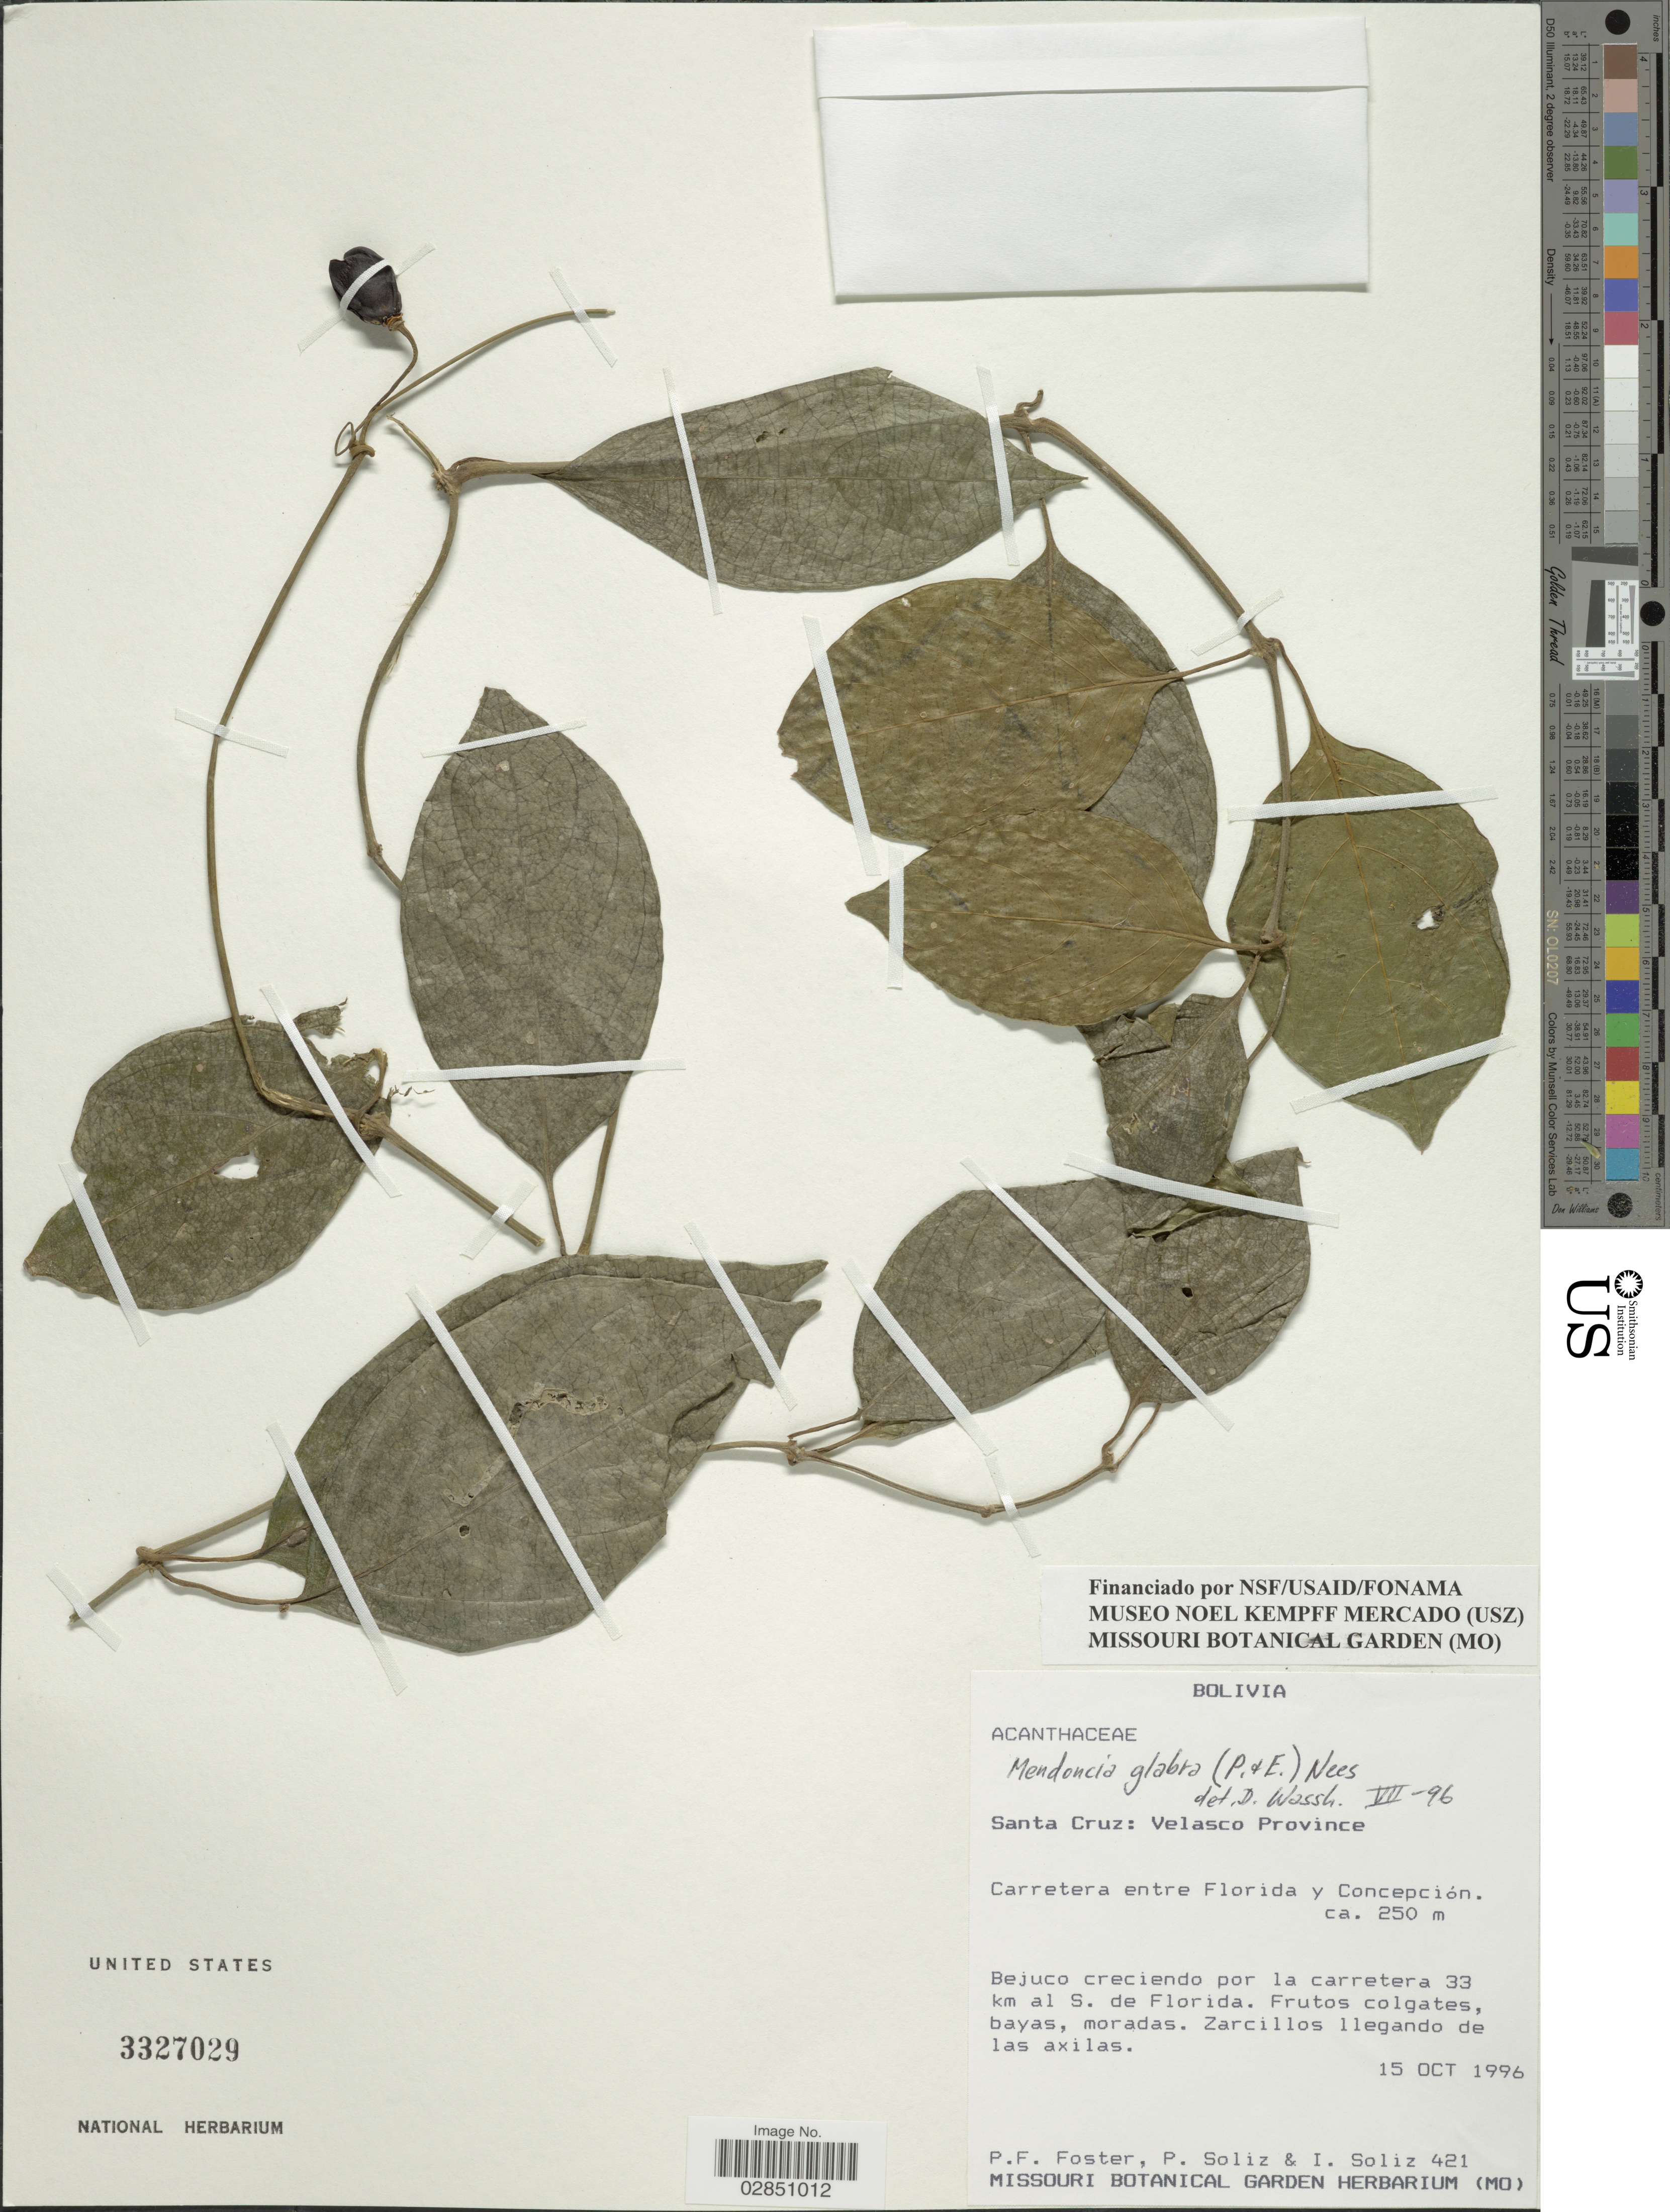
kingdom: Plantae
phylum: Tracheophyta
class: Magnoliopsida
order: Lamiales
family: Acanthaceae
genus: Mendoncia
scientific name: Mendoncia glabra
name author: (Poepp. & Endl.) Nees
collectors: P. Foster, P. Soliz & I. Soliz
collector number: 421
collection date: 1996-10-15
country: Bolivia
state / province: Santa Cruz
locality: Velasco Province, Carretera entre Florida y Concepción, Bejuco creciendo por la carretera 33 km al S. de Florida.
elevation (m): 250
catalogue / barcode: US 3327029